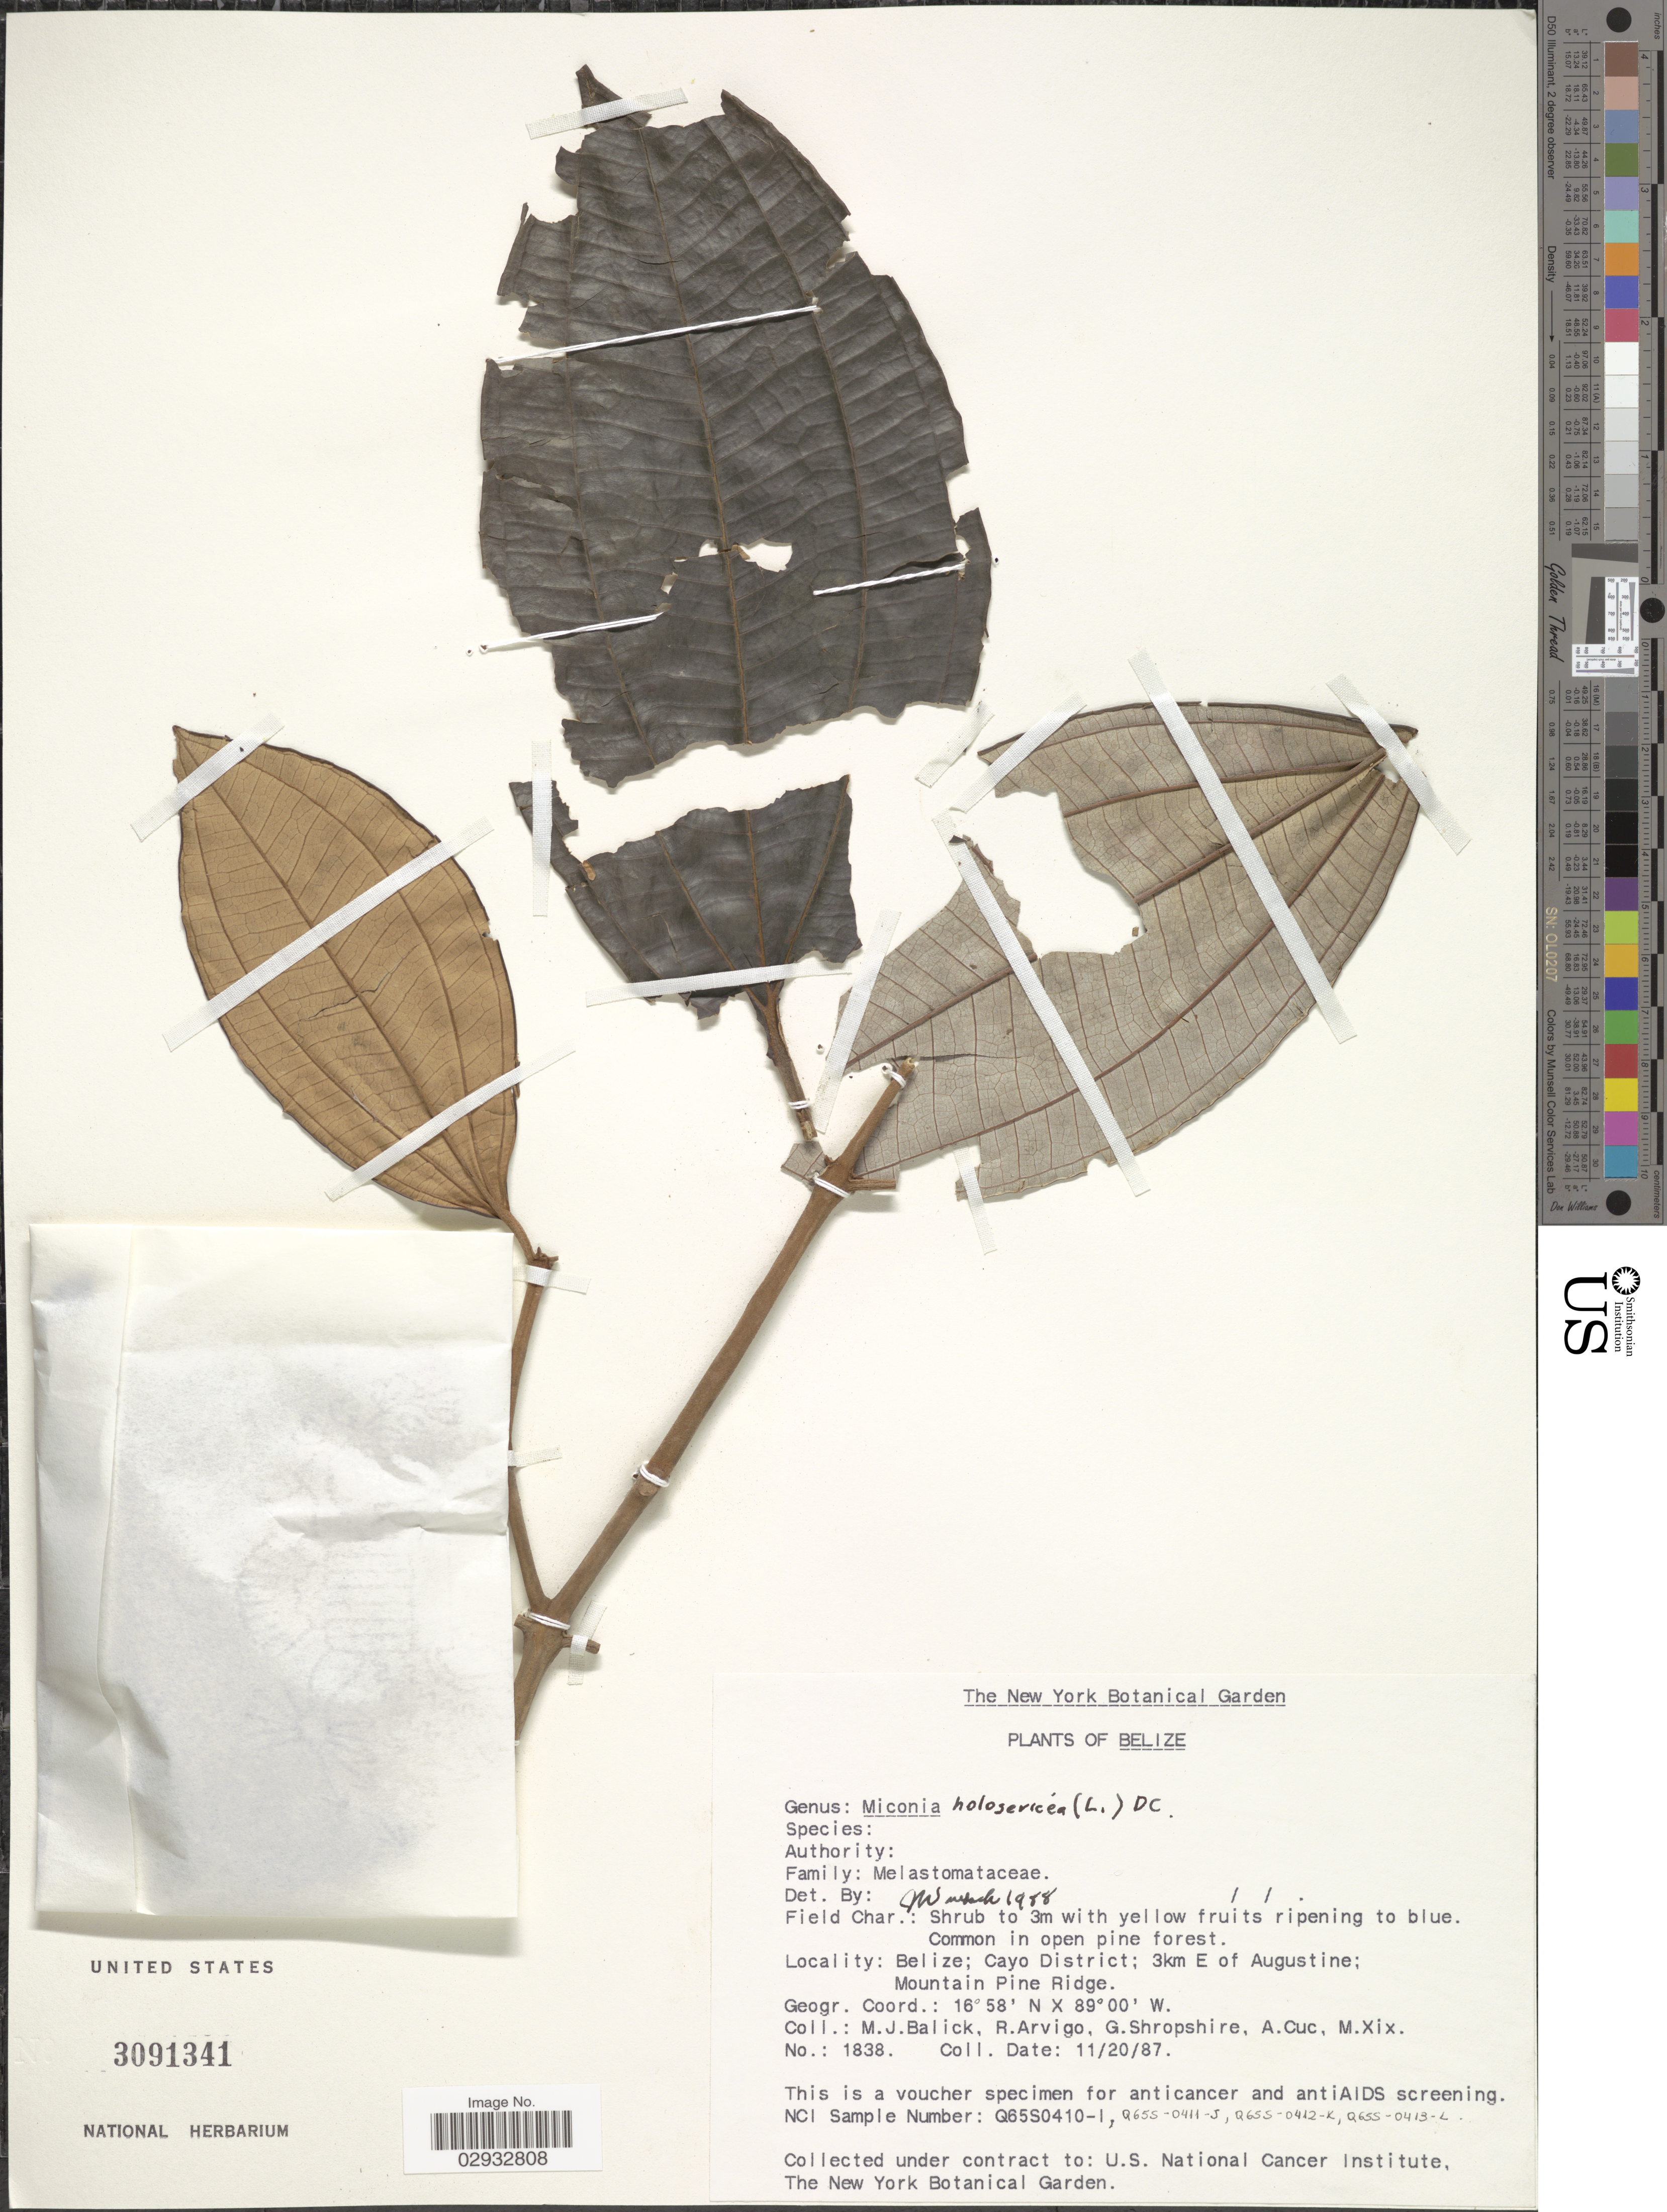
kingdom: Plantae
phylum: Tracheophyta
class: Magnoliopsida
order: Myrtales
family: Melastomataceae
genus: Miconia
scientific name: Miconia holosericea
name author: (L.) DC.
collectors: M. J. Balick, R. Arvigo, G. Shropshire, A. Cuc & M. Xix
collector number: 1838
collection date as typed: Transcribed d/m/y: 21/11/87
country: Belize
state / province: Cayo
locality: Cayo District; 3km E of Augustine; Mountain Pine Ridge.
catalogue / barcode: US 3091341